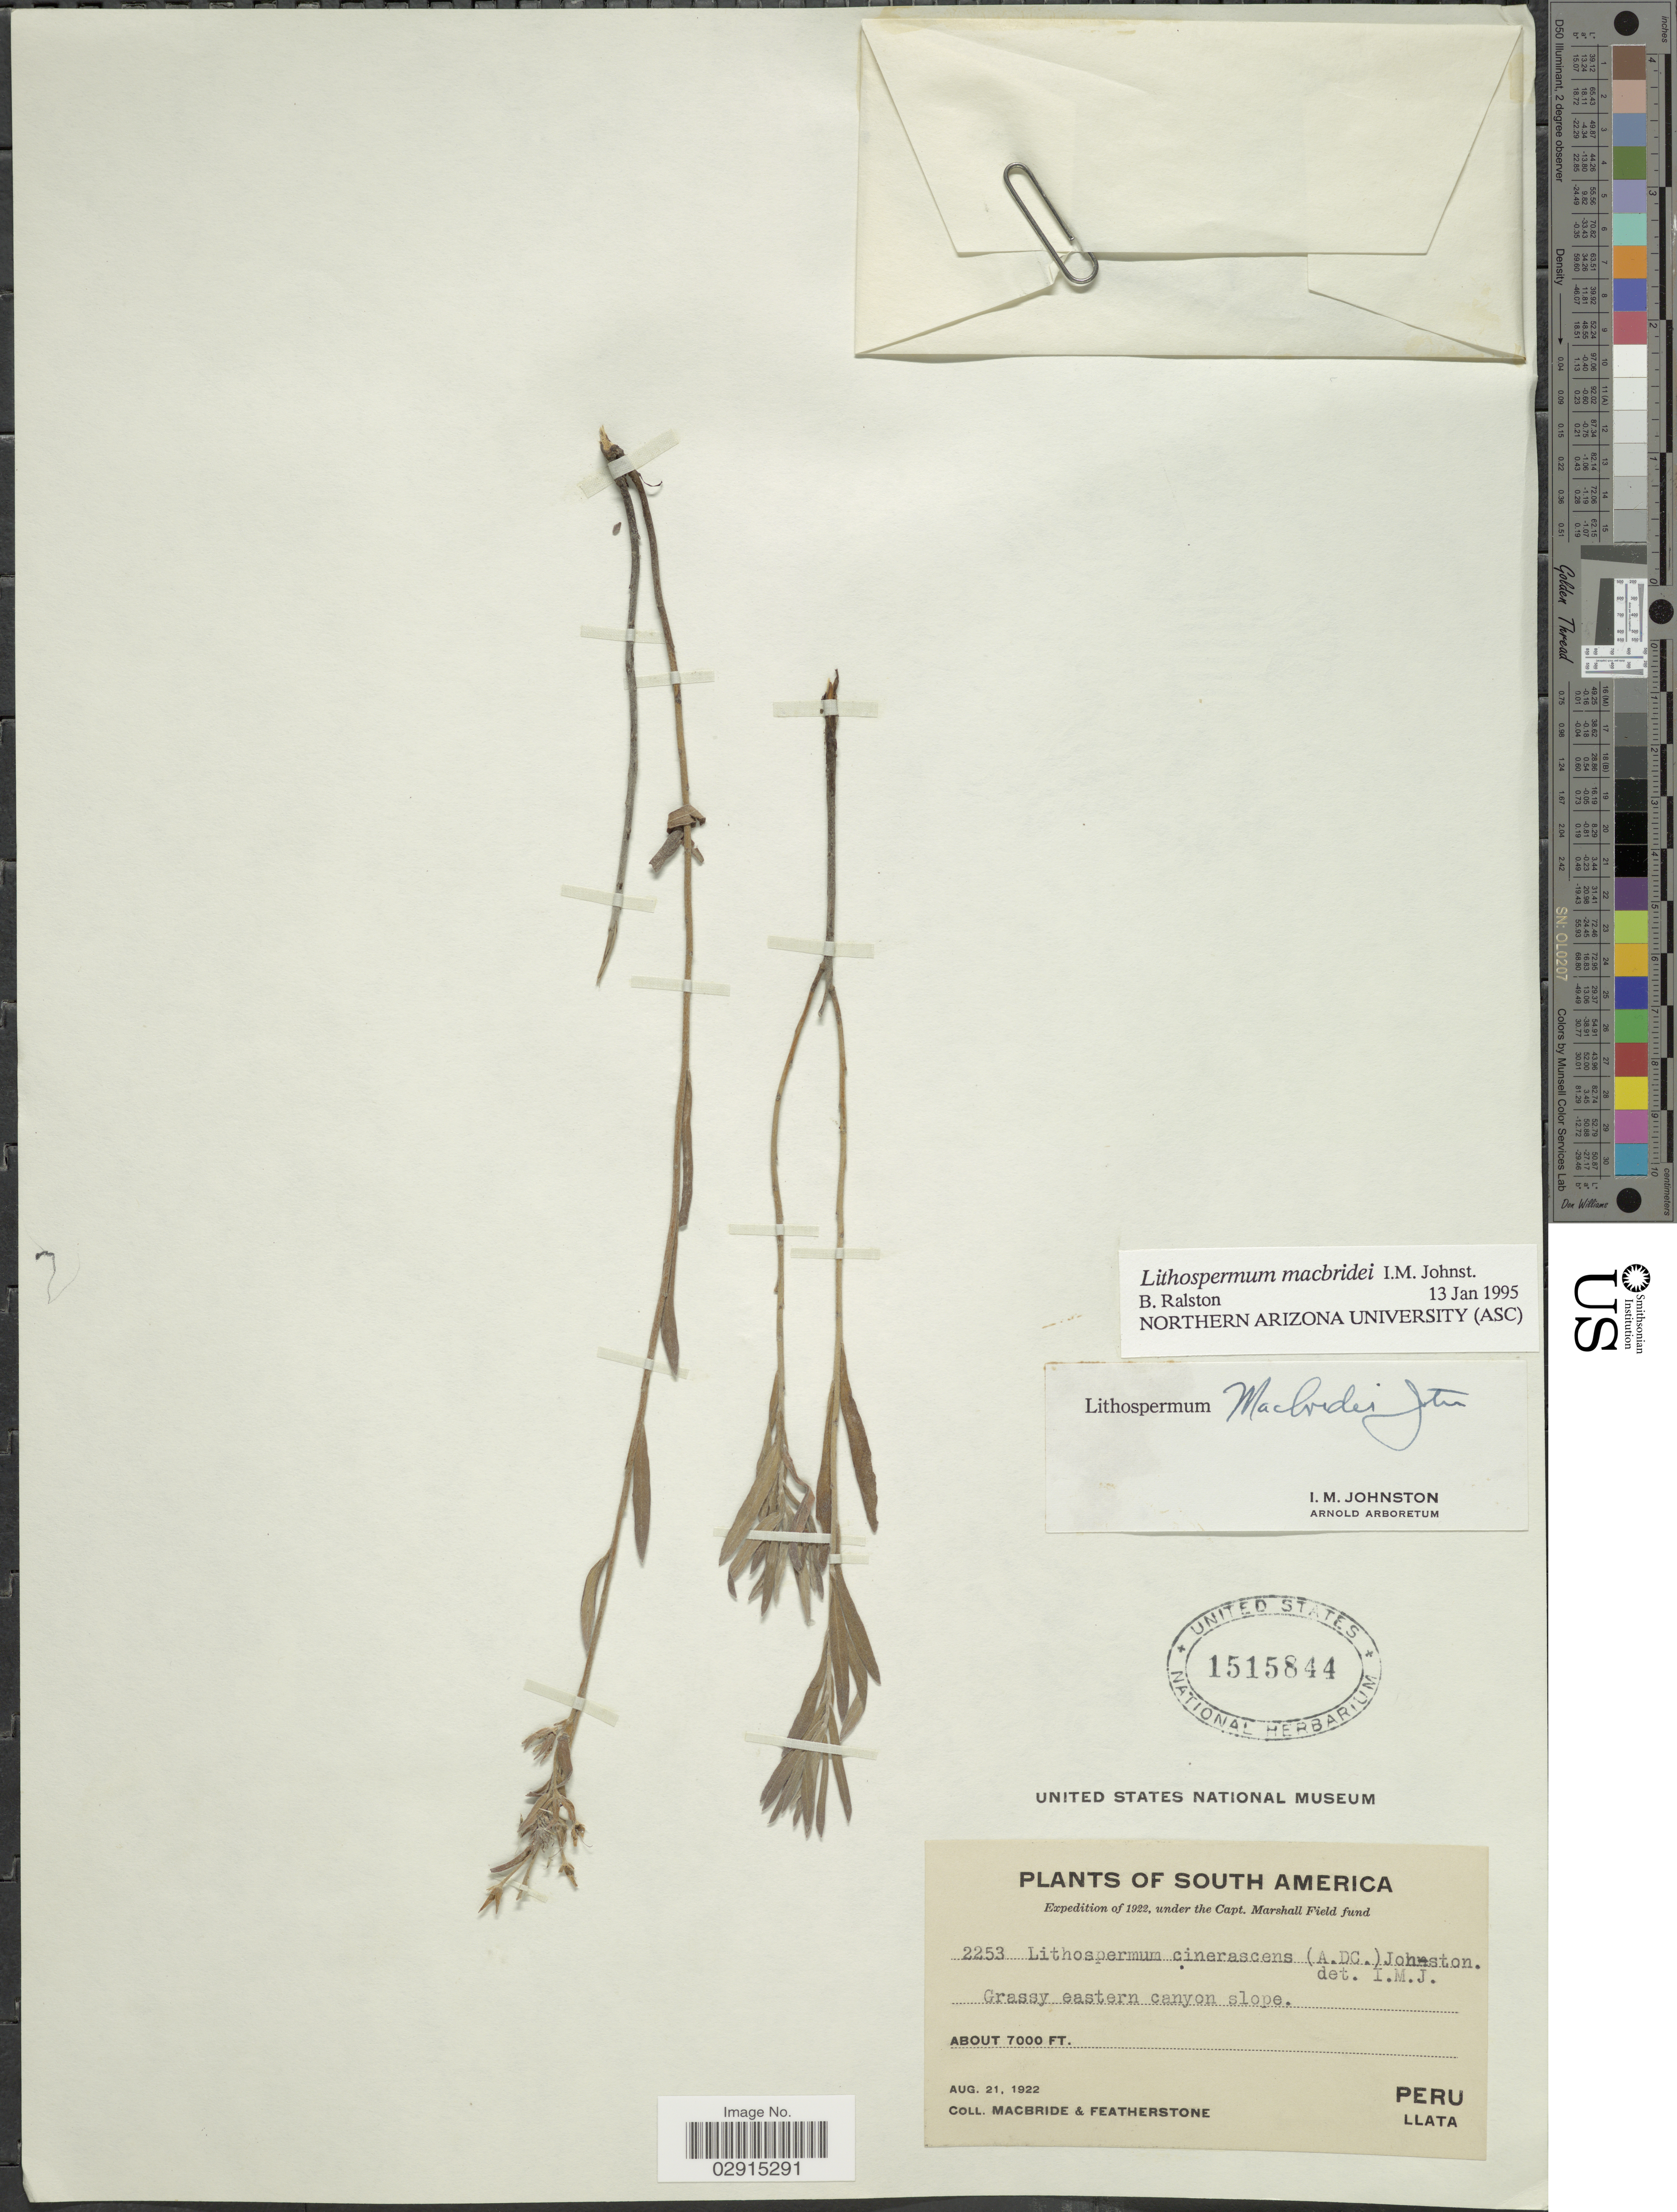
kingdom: Plantae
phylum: Tracheophyta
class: Magnoliopsida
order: Boraginales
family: Boraginaceae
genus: Lithospermum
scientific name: Lithospermum macbridei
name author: I.M. Johnst.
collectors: Macbride, -- & -. Featherstone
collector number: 2253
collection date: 1922-08-21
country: Peru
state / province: Huánuco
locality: Grassy eastern canyon slope. Llata.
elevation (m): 2134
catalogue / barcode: US 1515844